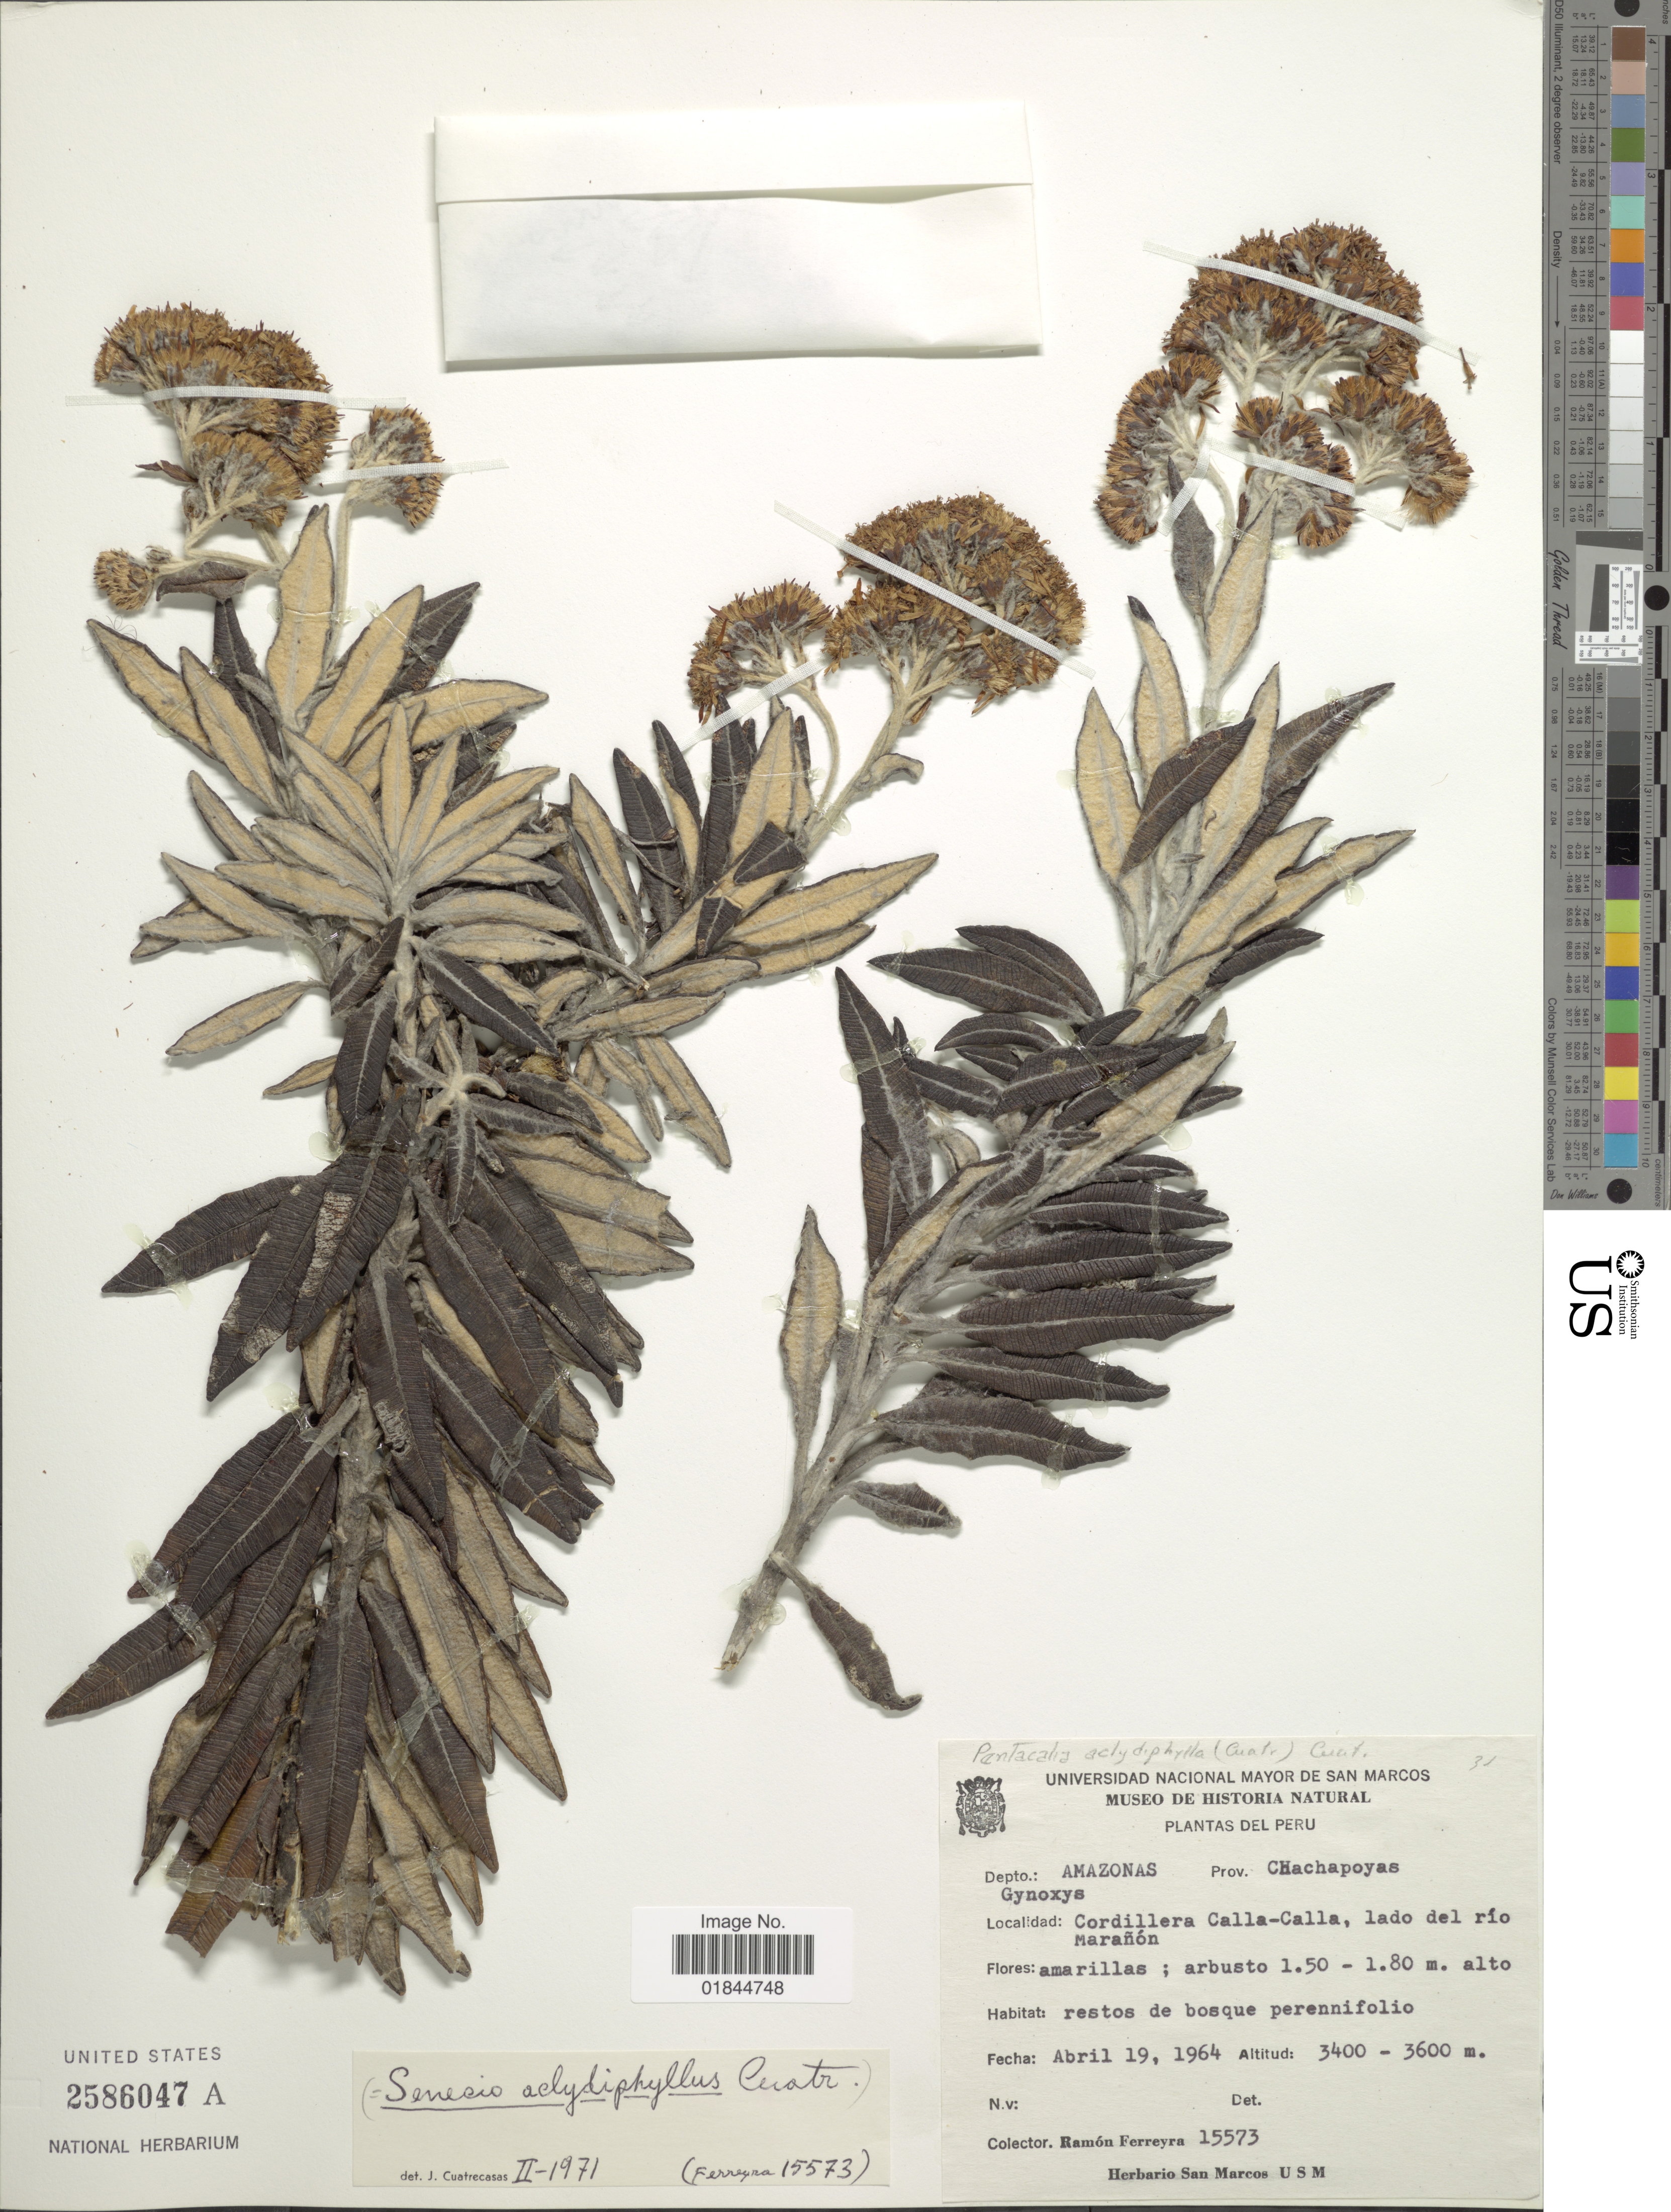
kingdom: Plantae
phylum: Tracheophyta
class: Magnoliopsida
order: Asterales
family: Asteraceae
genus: Pentacalia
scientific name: Pentacalia aclydiphylla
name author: (Cuatrec.) Cuatrec.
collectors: R. A. Ferreyra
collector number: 15573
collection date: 1964-04-19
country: Peru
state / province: Amazonas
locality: Depto. : Amazonas Prov. Chachapoyas. Cordillera Calla-Calla, lado del rio Marañon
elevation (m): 3400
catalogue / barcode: US 2586047A